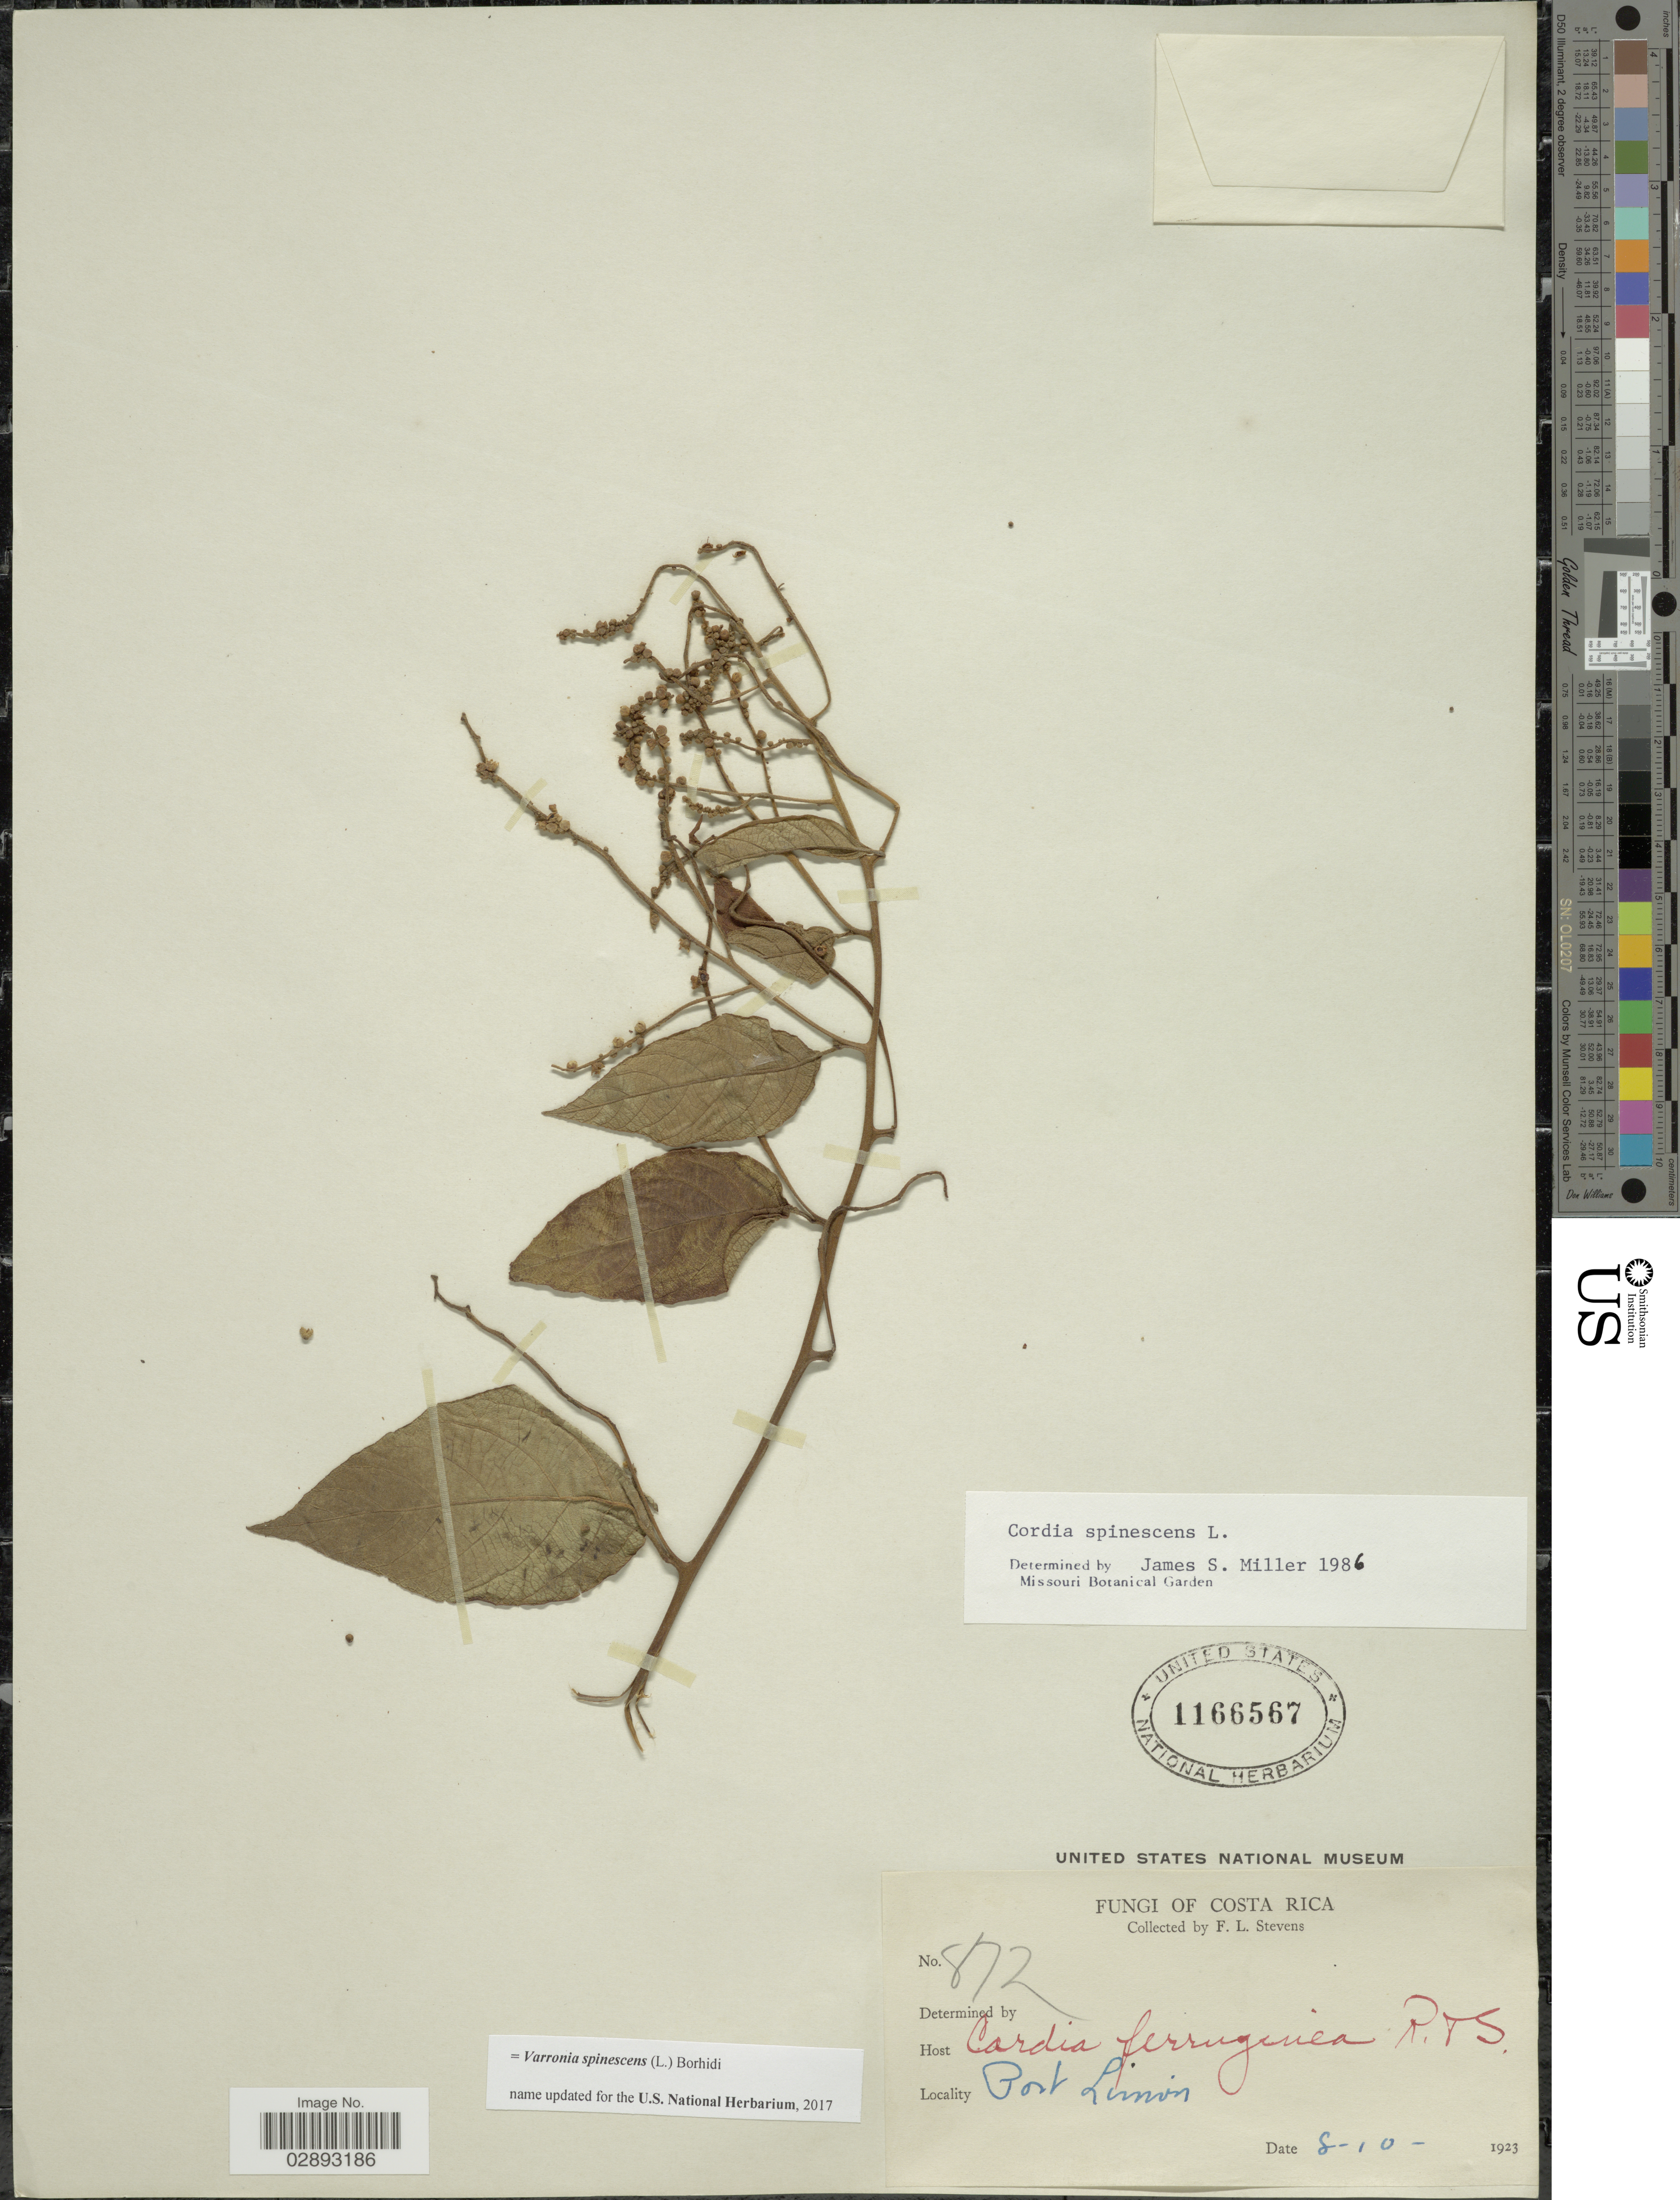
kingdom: Plantae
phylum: Tracheophyta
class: Magnoliopsida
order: Boraginales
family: Cordiaceae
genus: Varronia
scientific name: Varronia spinescens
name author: (L.) Borhidi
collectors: F. L. Stevens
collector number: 872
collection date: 1923-10-08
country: Costa Rica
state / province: Limón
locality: Port. Limón.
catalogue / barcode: US 1166567